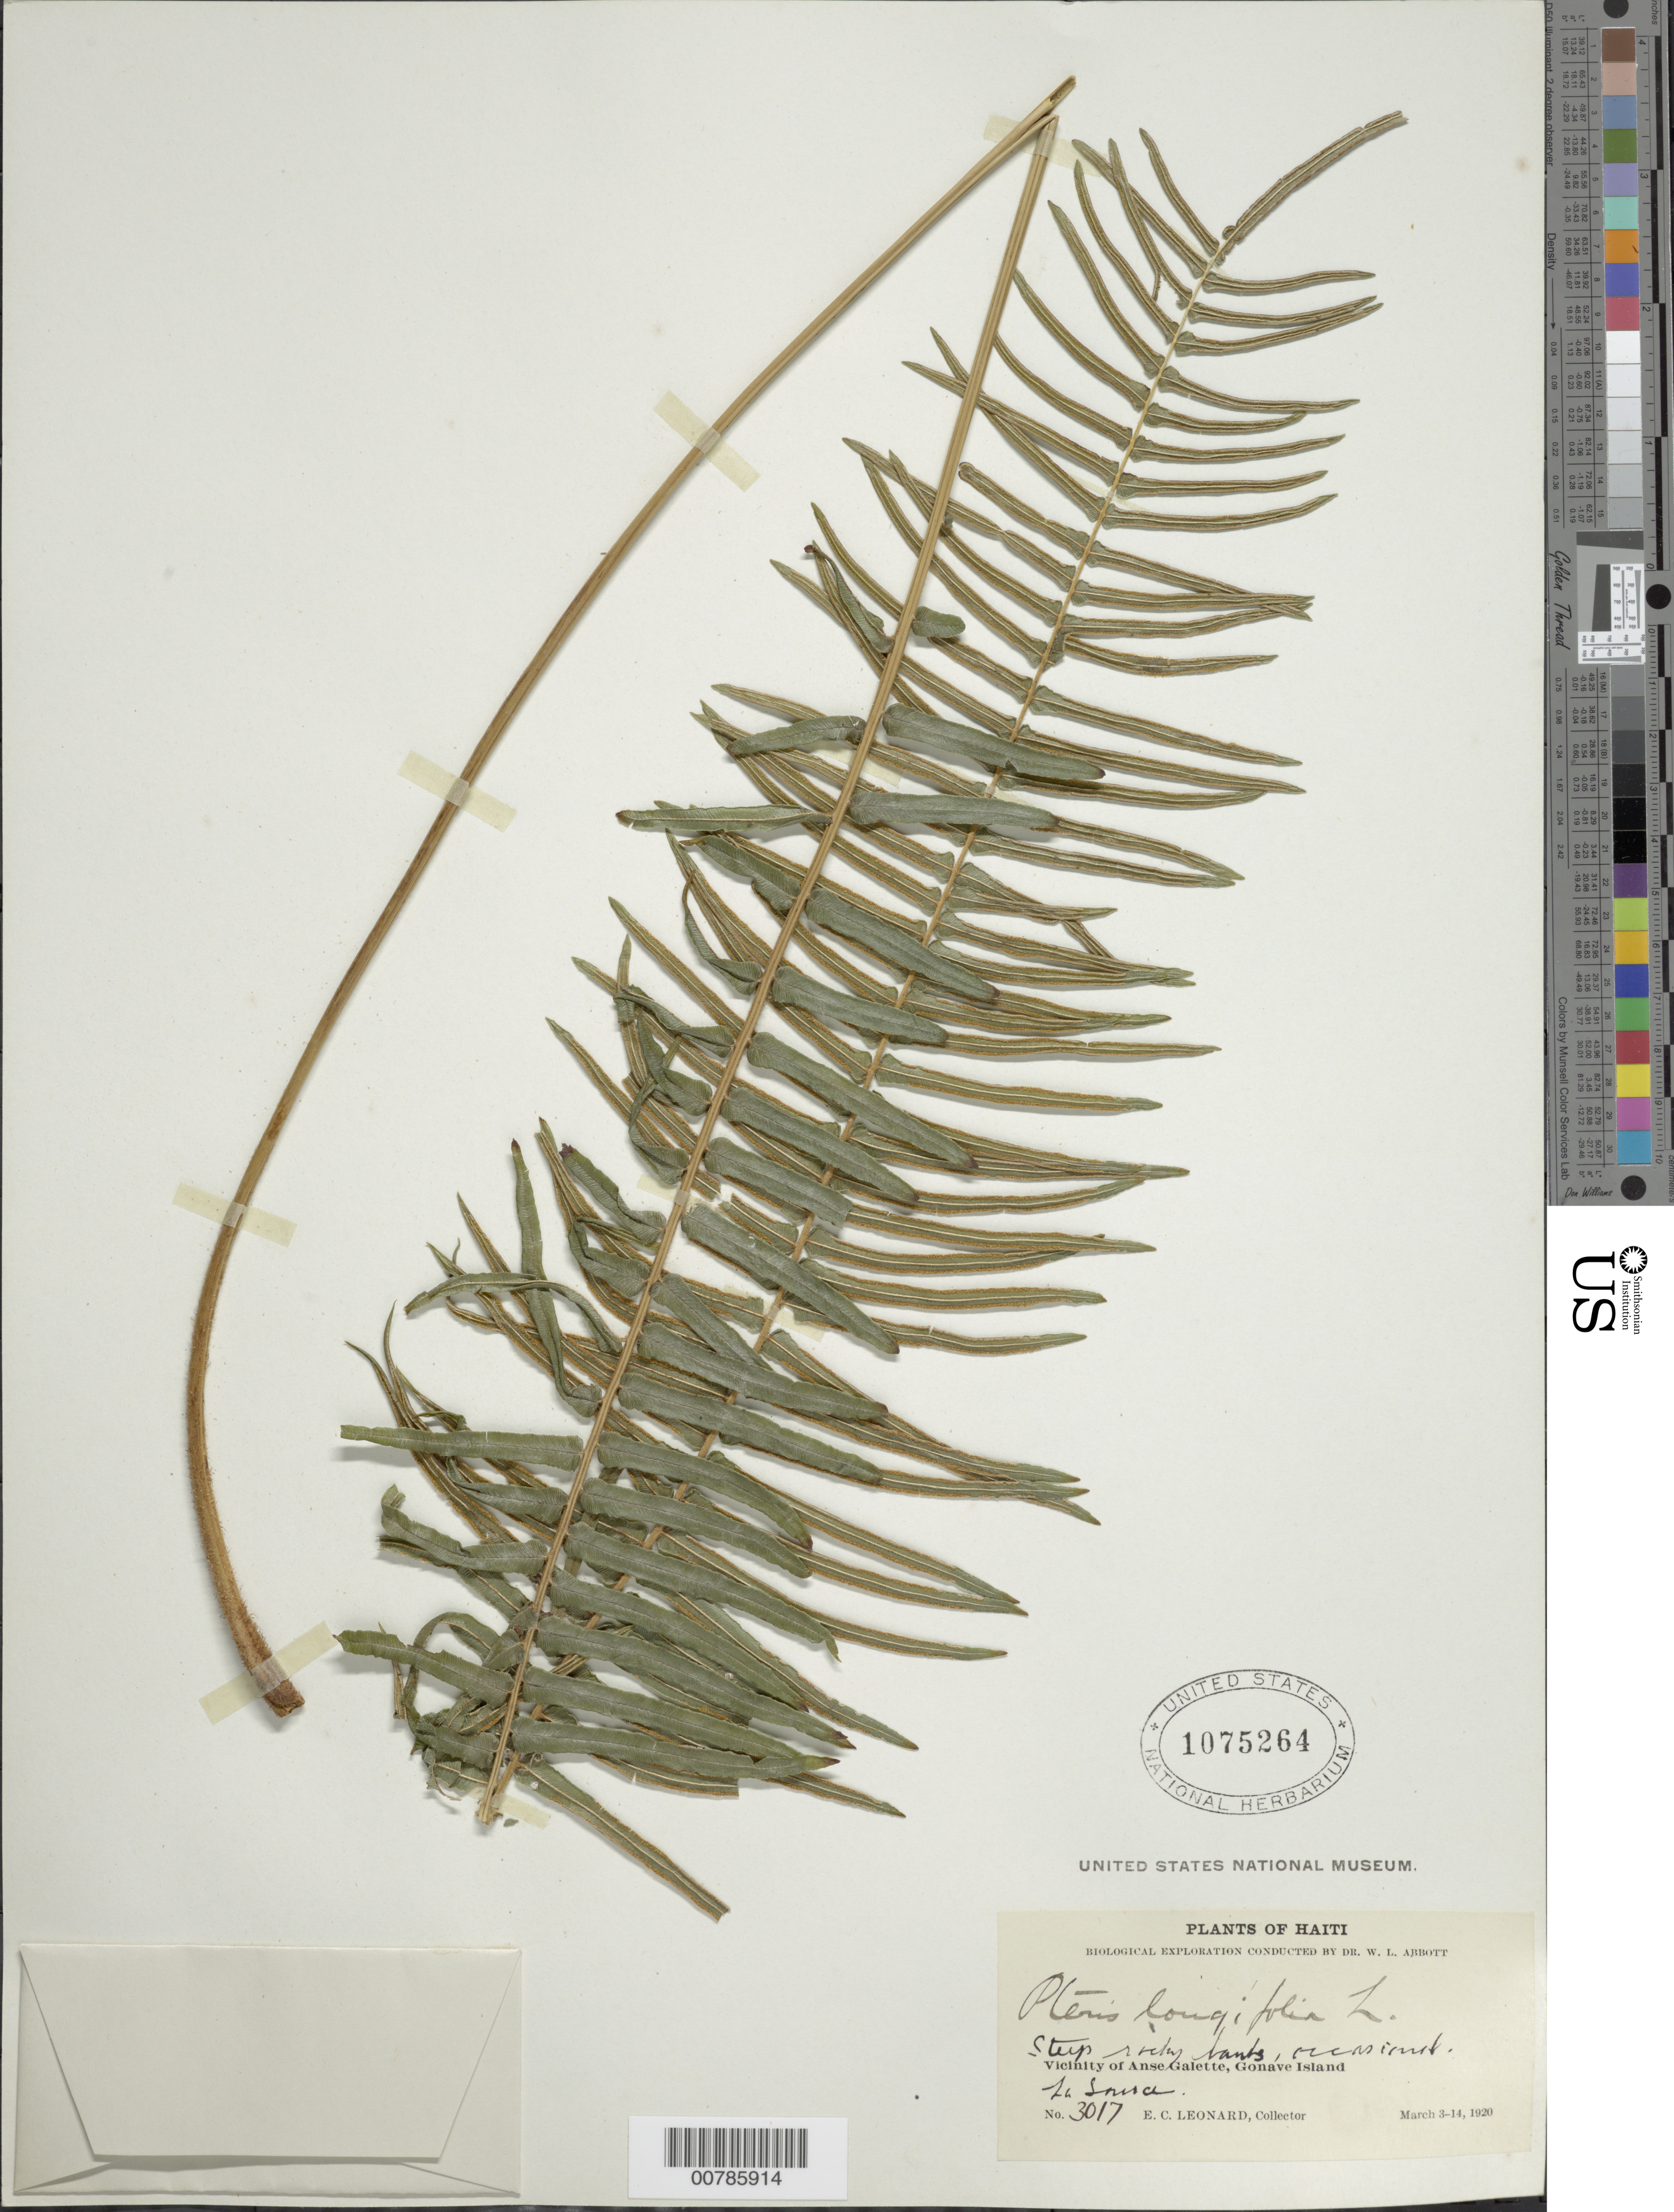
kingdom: Plantae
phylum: Tracheophyta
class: Polypodiopsida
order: Polypodiales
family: Pteridaceae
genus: Pteris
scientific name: Pteris longifolia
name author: L.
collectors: E. C. Leonard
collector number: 3017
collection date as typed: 03 Mar 1920 to 14 Mar 1920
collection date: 1920-03-03/1920-03-14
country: Haiti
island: Hispaniola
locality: Gonave Island, vicinity of Anse Galette.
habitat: Steep rock banks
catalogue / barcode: US 1075264